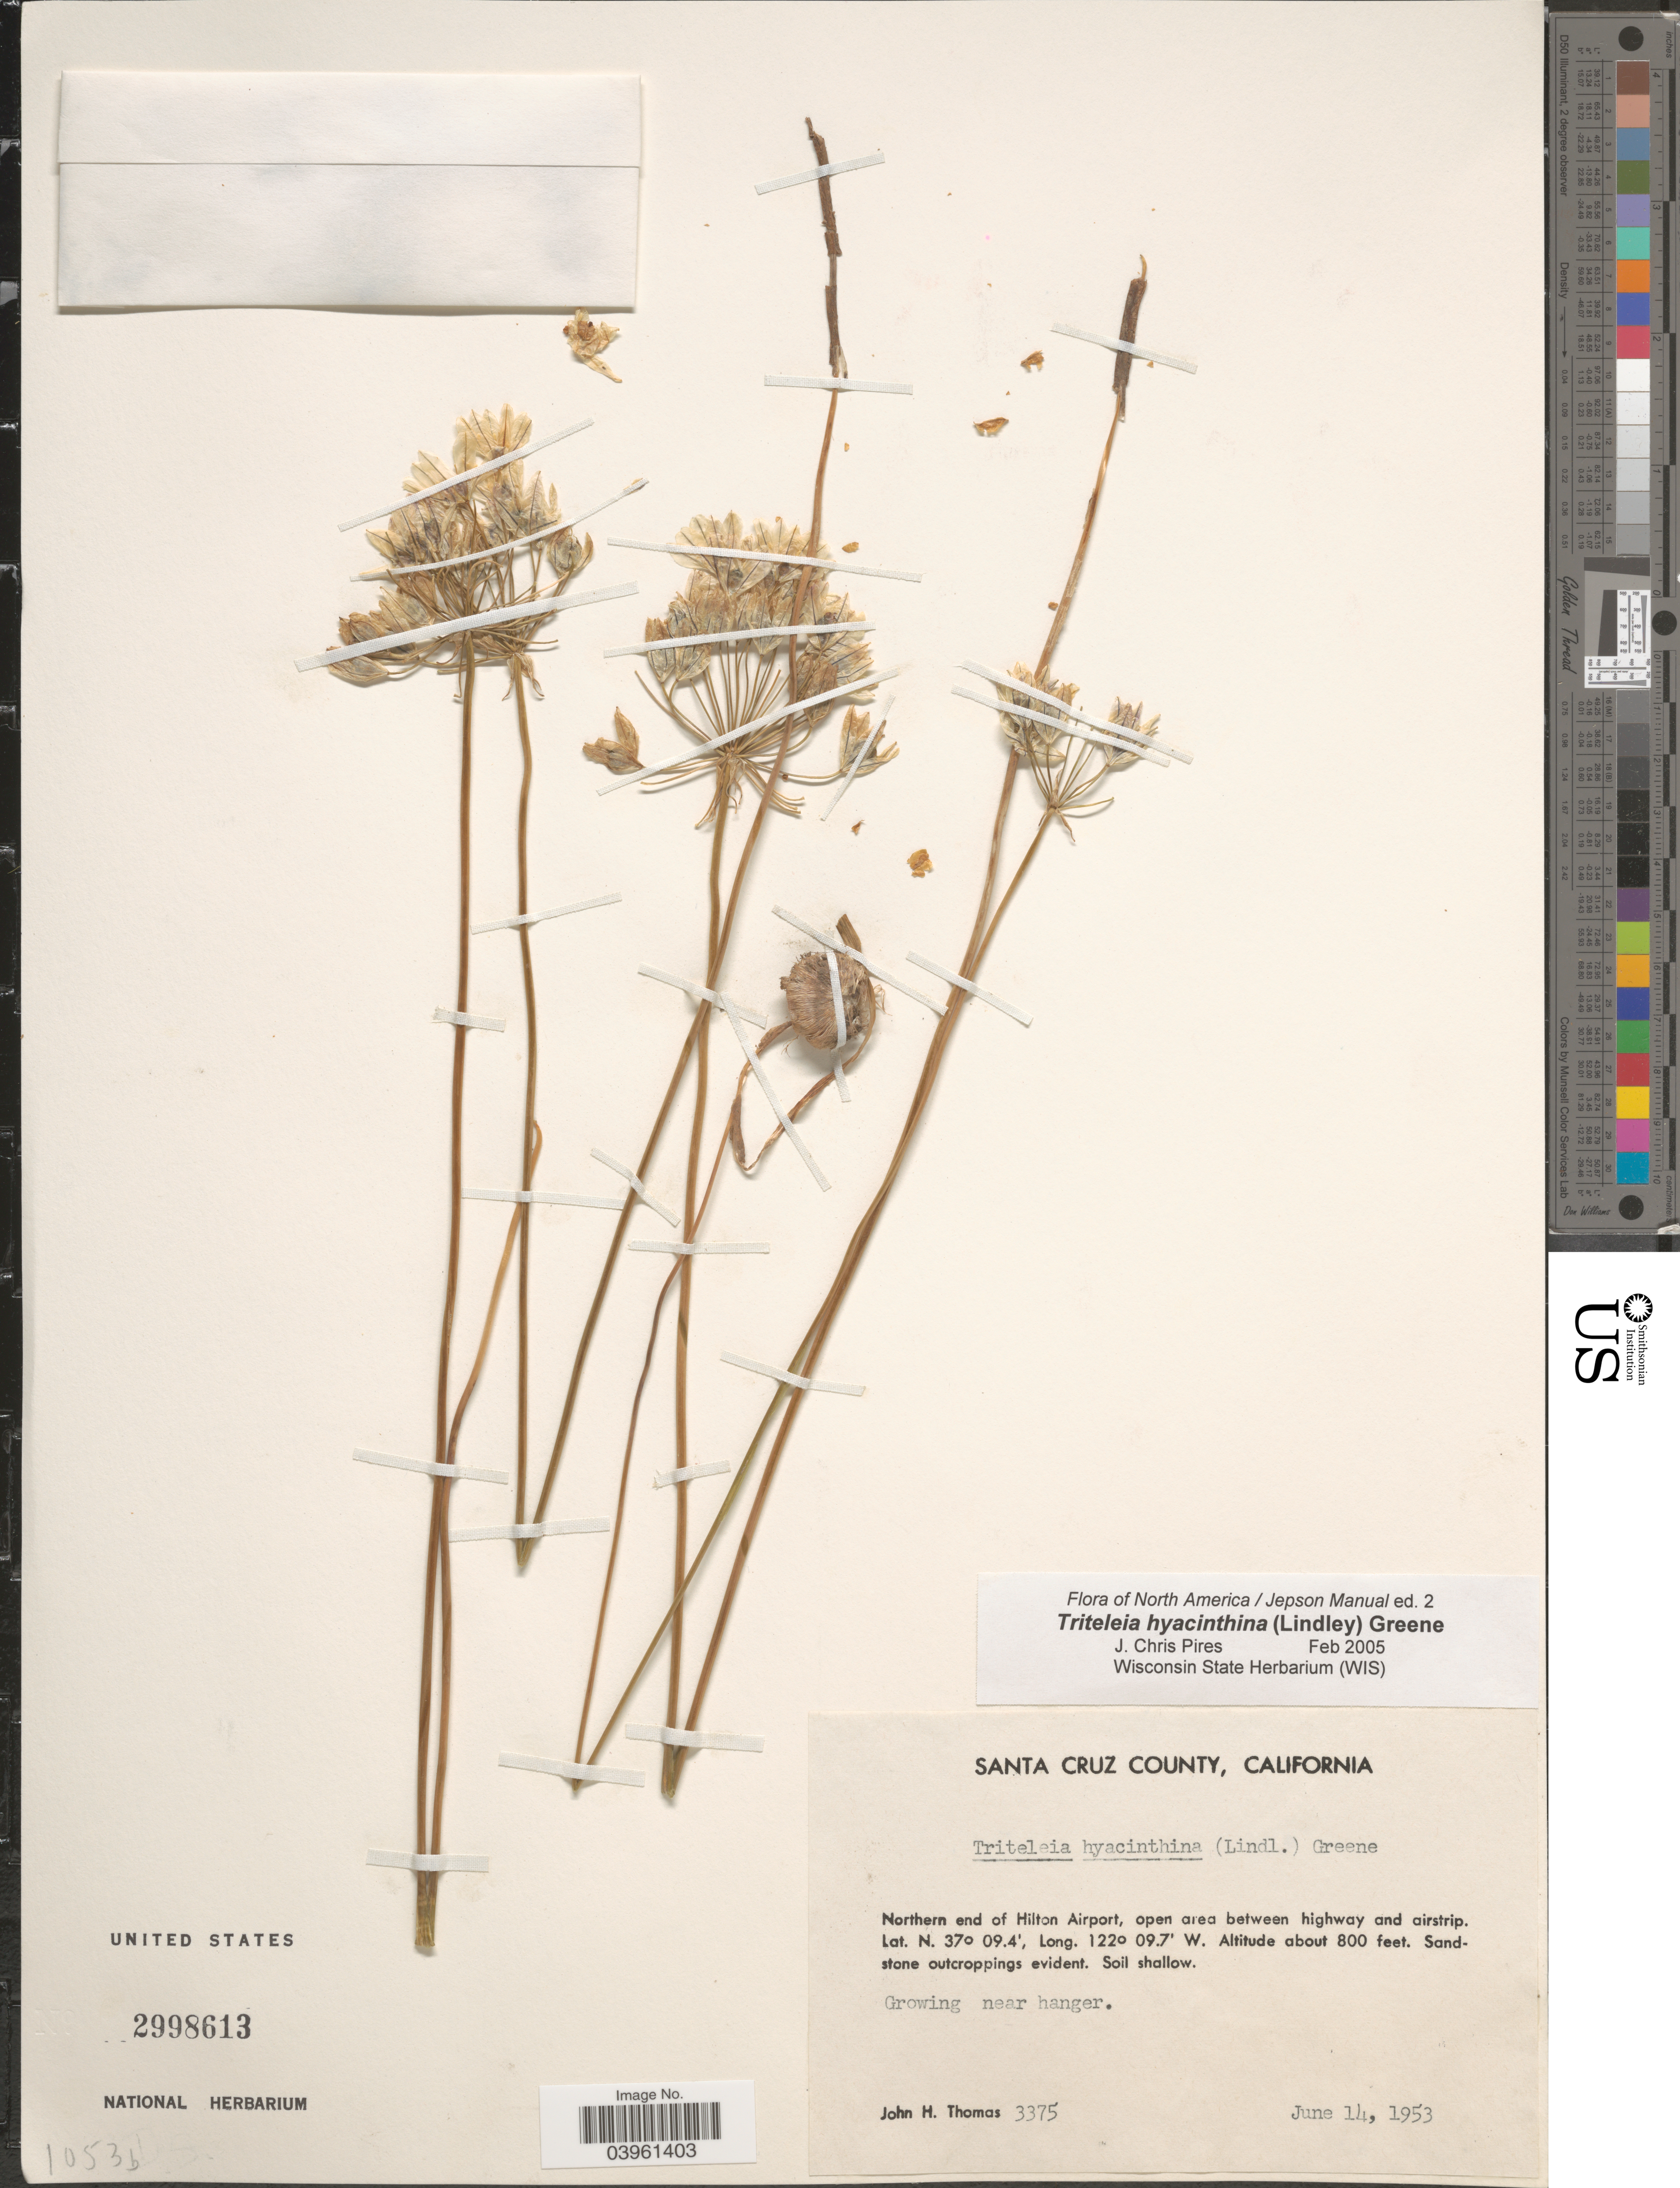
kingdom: Plantae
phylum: Tracheophyta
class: Liliopsida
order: Asparagales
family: Asparagaceae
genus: Triteleia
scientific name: Triteleia hyacinthina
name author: (Lindl.) Greene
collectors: J. H. Thomas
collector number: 3375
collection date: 1953-06-14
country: United States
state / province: California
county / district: Santa Cruz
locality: Santa Cruz County. Northern end of Hilton Airport, open area between highway and airstrip.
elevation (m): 244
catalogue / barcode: US 2998613